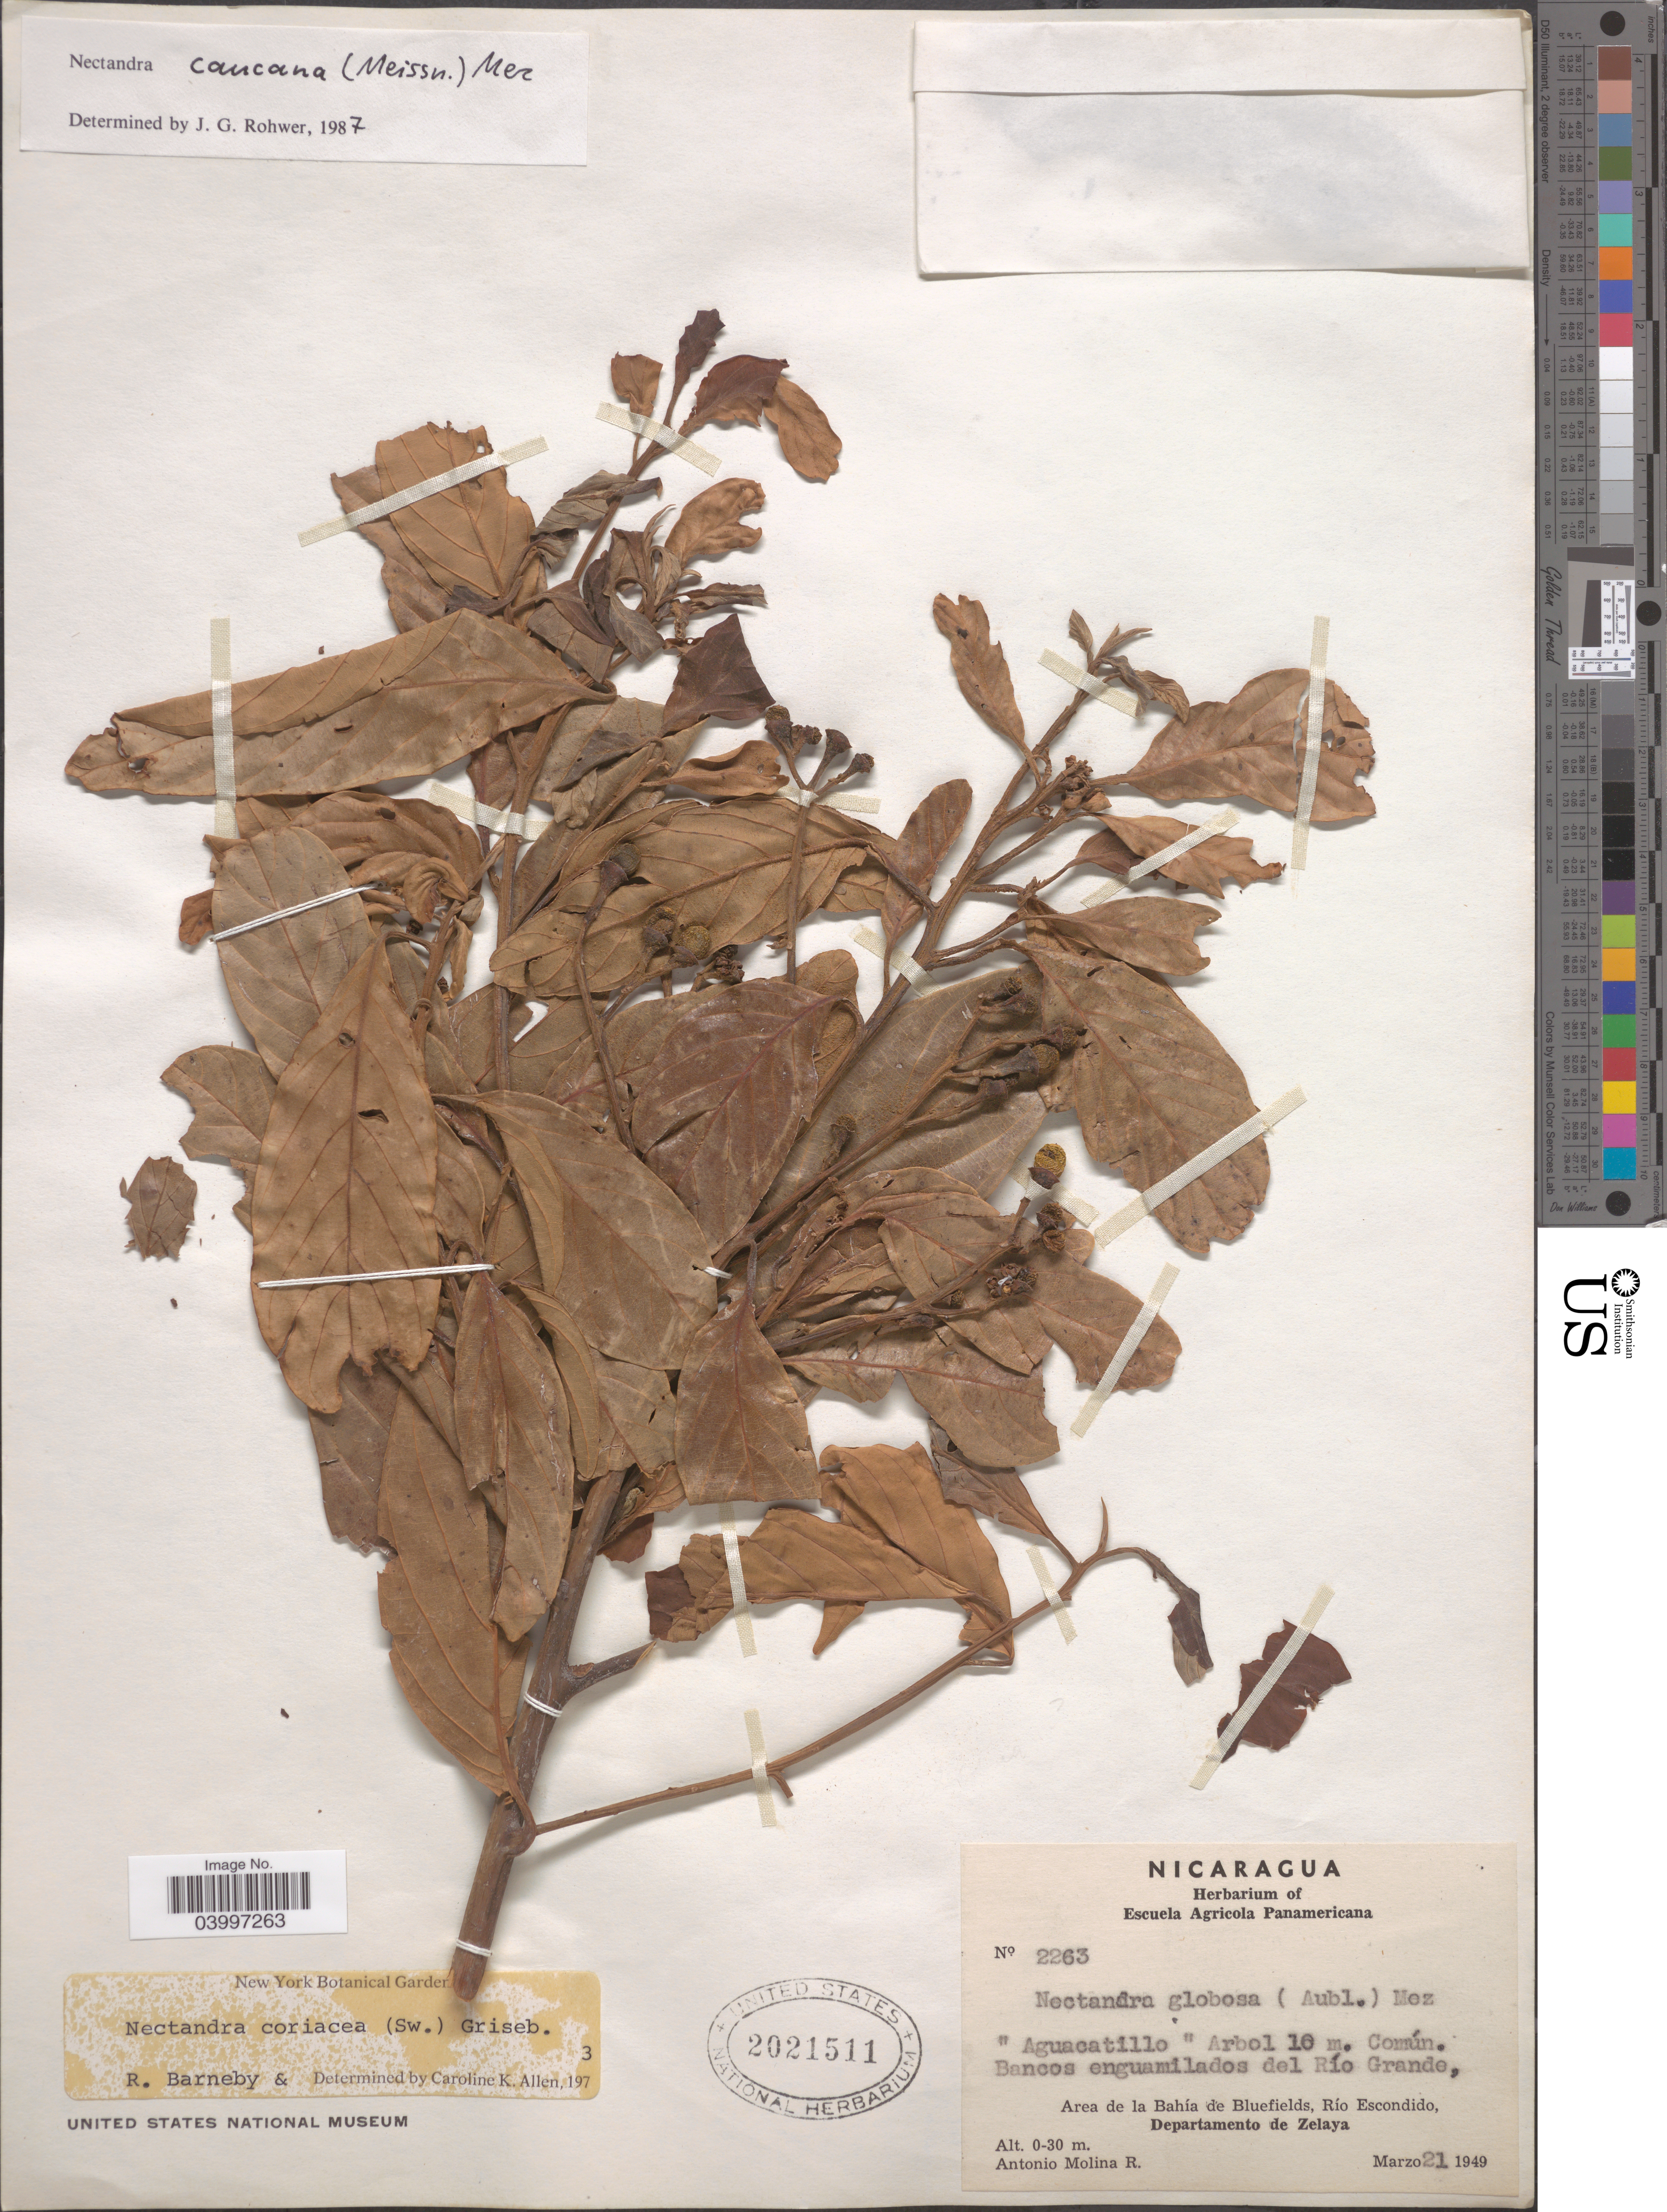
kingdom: Plantae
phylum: Tracheophyta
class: Magnoliopsida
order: Laurales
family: Lauraceae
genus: Nectandra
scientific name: Nectandra caucana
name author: (Meisn.) Mez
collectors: A. Molina R.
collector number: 2263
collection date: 1949-03-21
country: Nicaragua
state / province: Atlántico Sur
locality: Bancos enguamilados del Río Grande, Area de la Bahía de Bluefields, Río Escondido, Departamento de Zelaya.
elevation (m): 0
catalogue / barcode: US 2021511